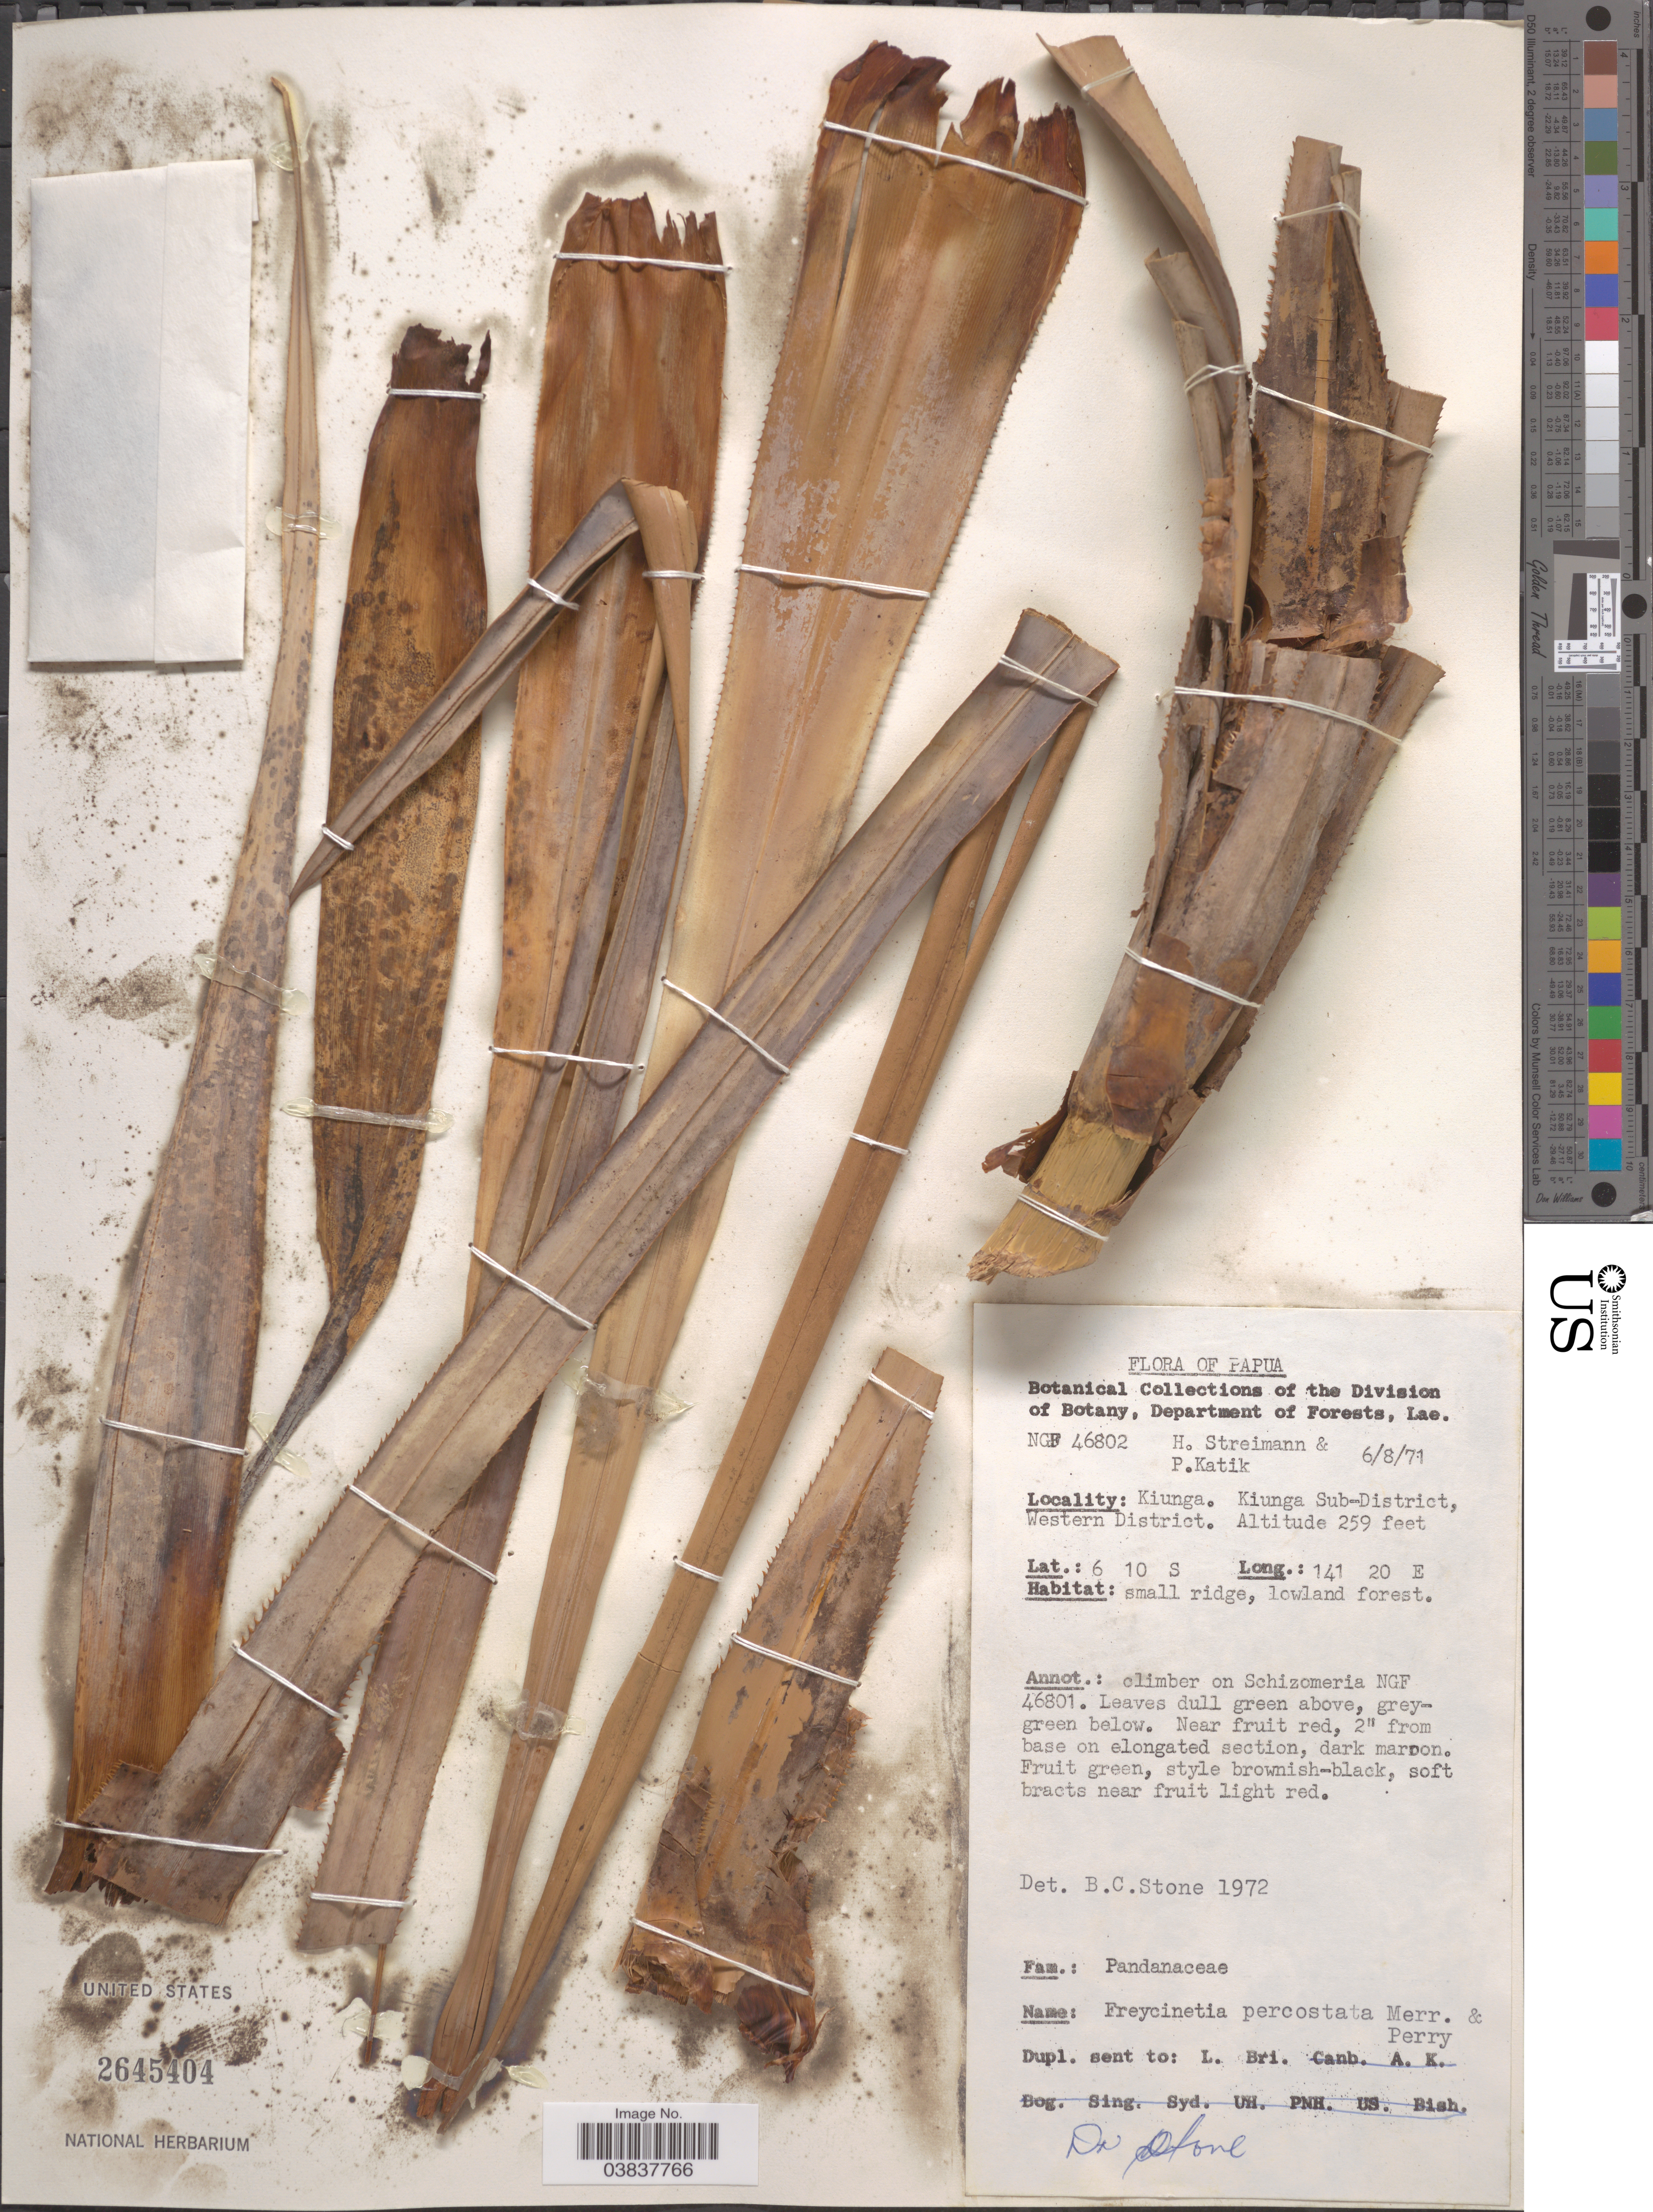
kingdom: Plantae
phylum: Tracheophyta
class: Liliopsida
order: Pandanales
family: Pandanaceae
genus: Freycinetia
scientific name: Freycinetia percostata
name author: Merr. & L.M. Perry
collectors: H. Streimann & P. Katik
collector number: NGF46802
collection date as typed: Transcribed d/m/y: 6/8/71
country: Papua New Guinea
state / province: Manus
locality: Kiunga. Kiunga Sub-District, Western District.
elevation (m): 79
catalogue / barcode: US 2645404